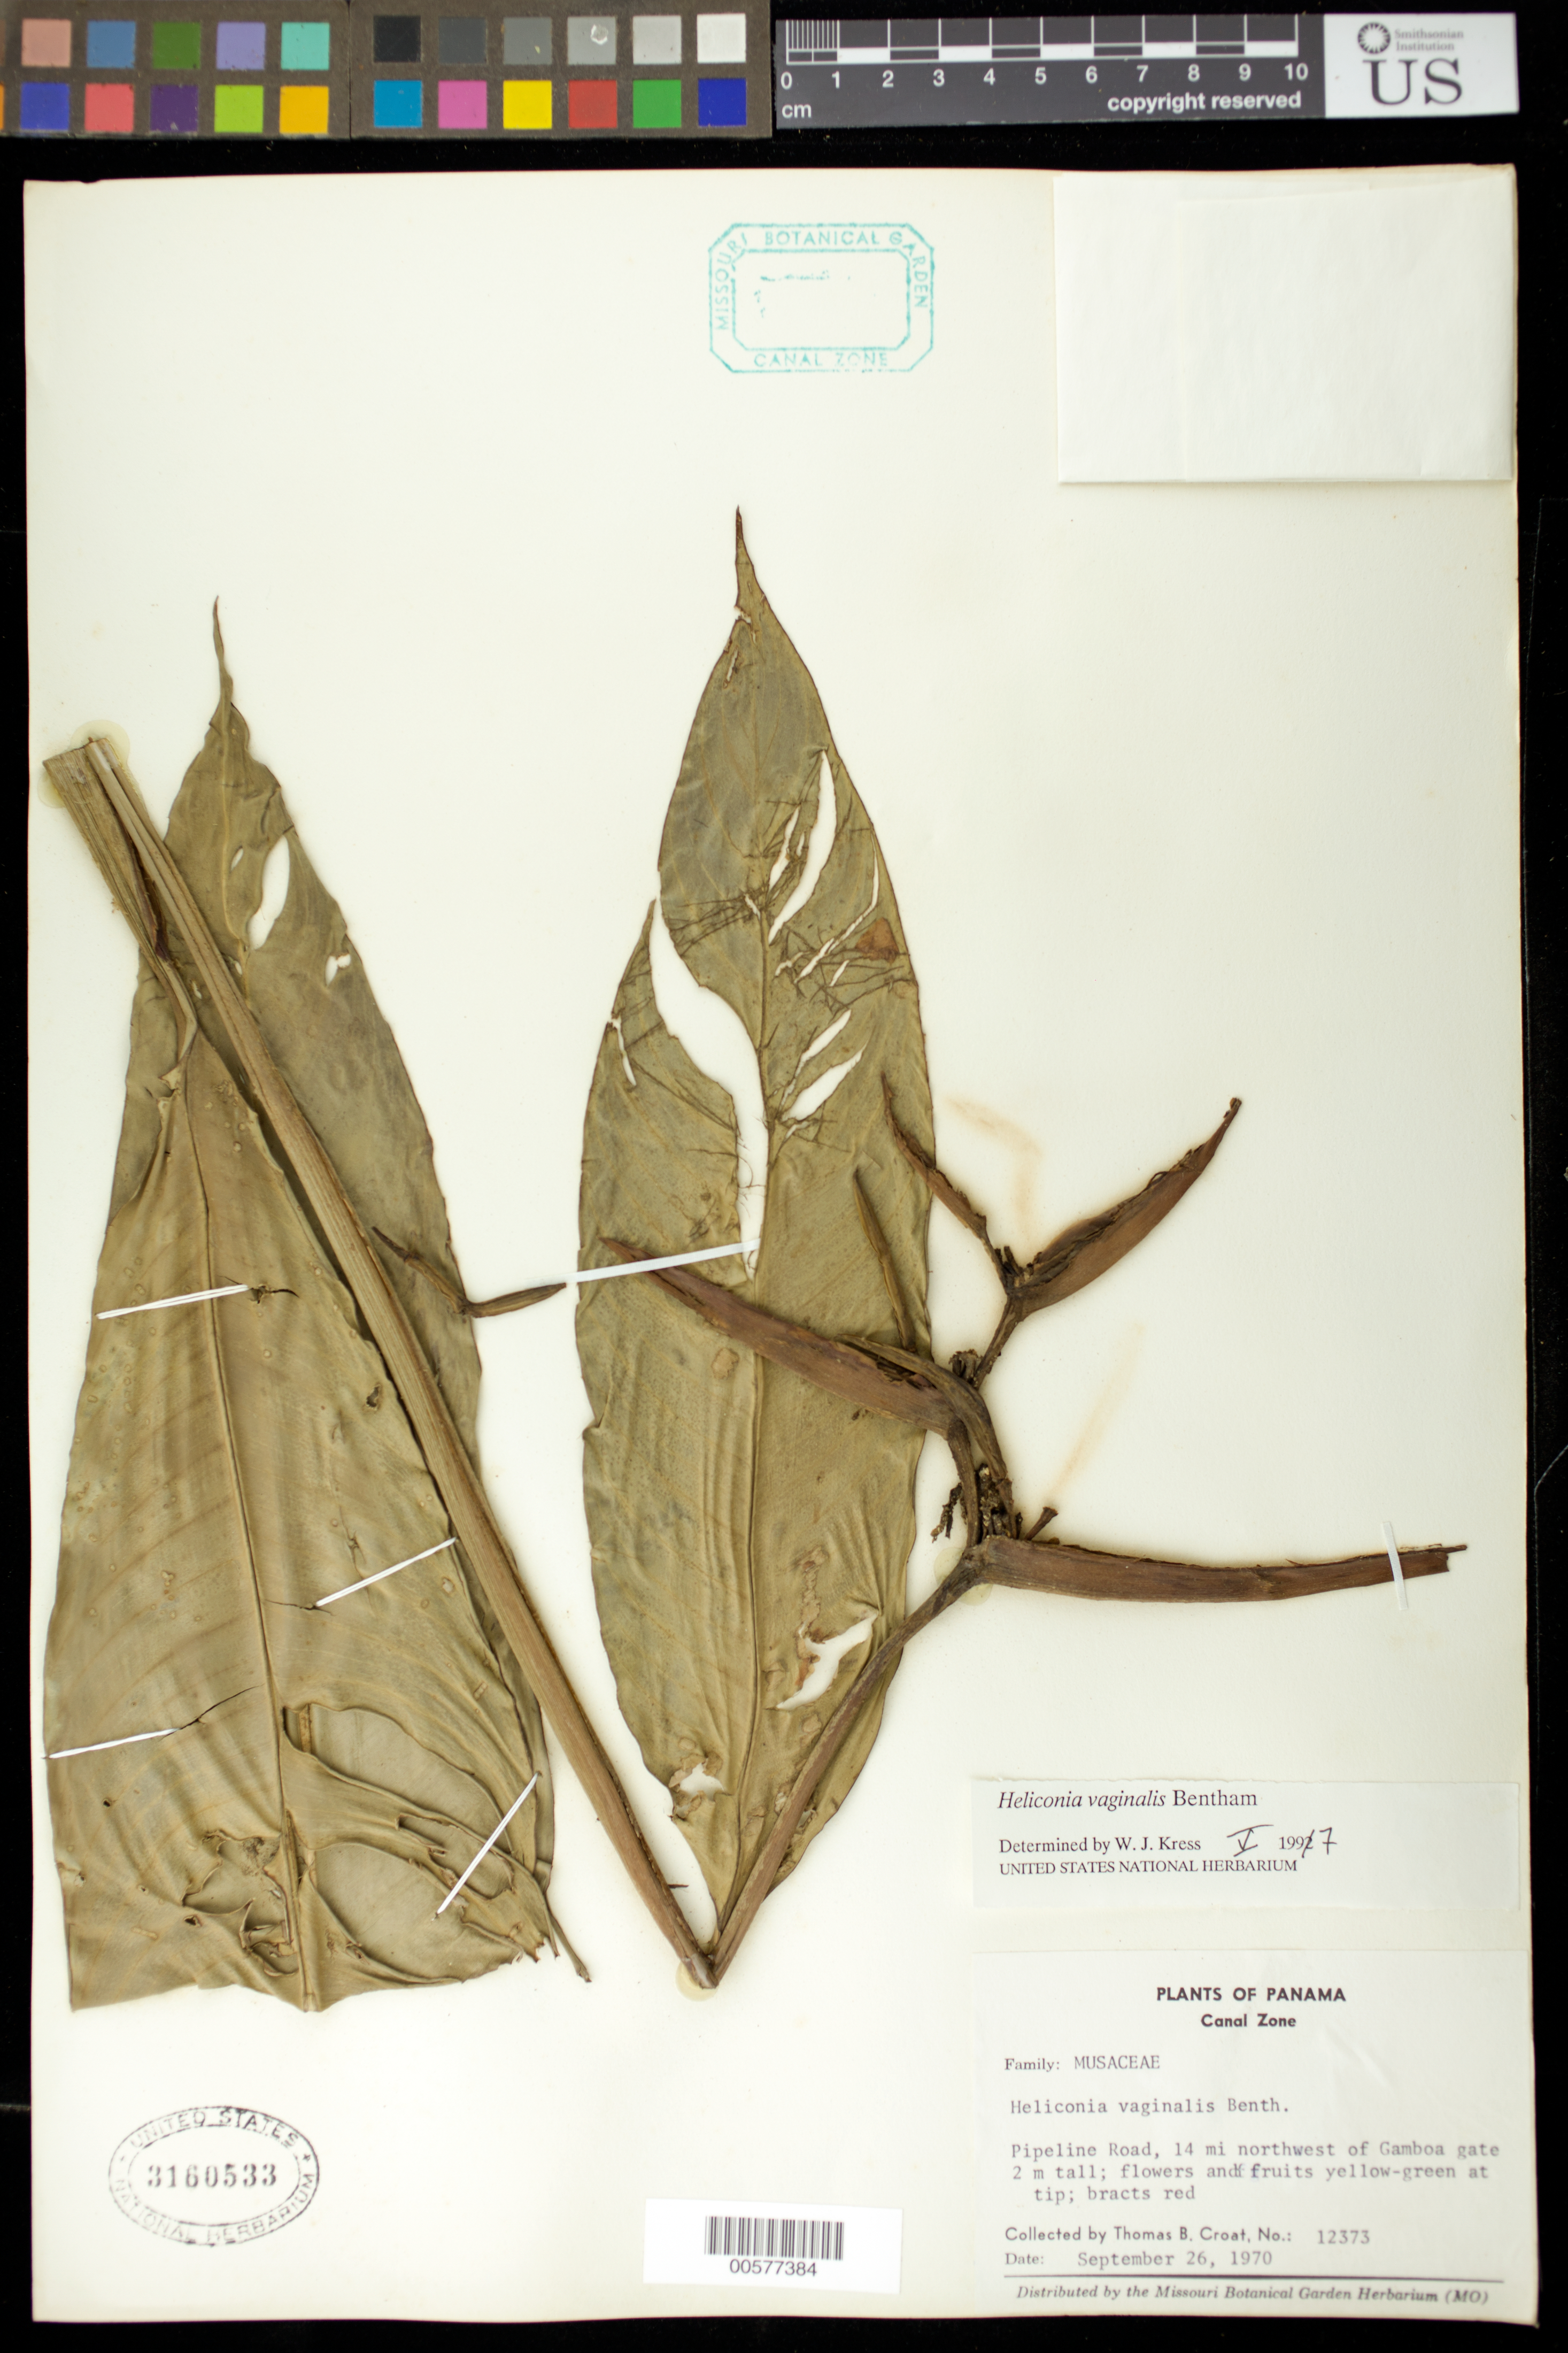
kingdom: Plantae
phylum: Tracheophyta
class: Liliopsida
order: Zingiberales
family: Heliconiaceae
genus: Heliconia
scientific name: Heliconia vaginalis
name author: Benth.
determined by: Croat, Thomas B., Missouri Botanical Garden (MO)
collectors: T. B. Croat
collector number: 12373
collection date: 1970-09-26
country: Panama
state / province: Colón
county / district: Canal Zone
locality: Pipeline Road, 14 mi NW of Gamboa gate.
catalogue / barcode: US 3160533